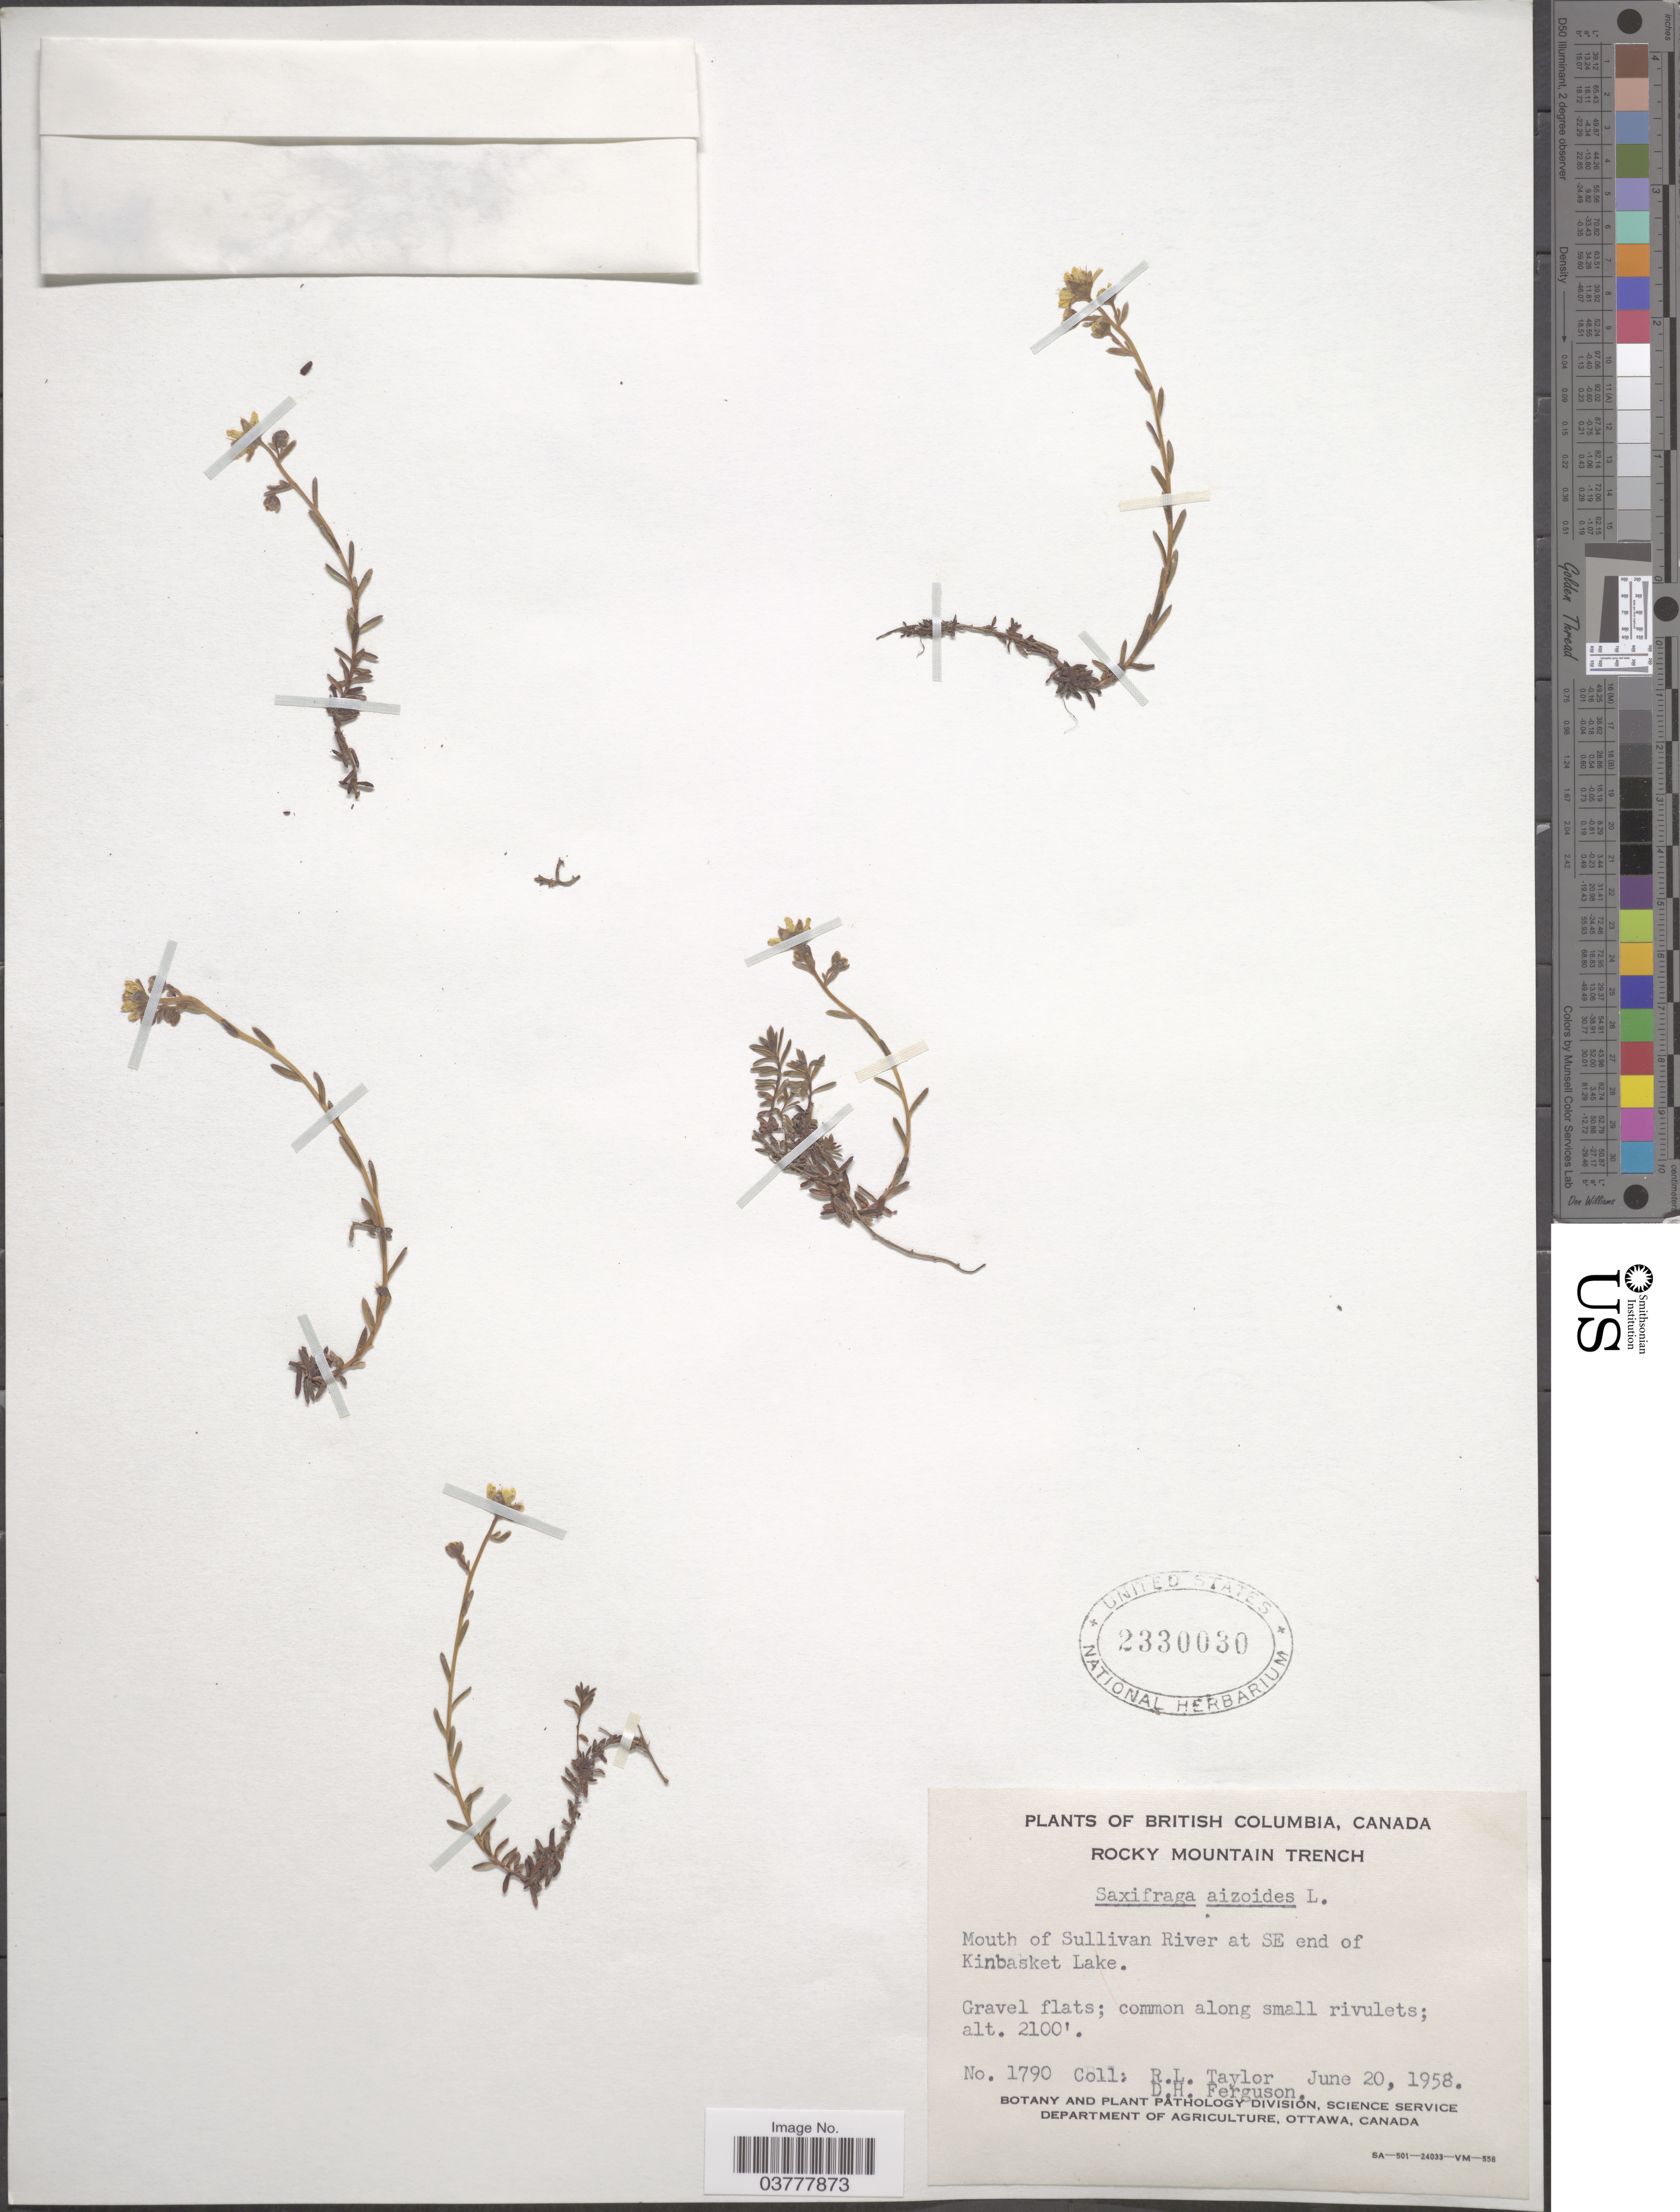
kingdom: Plantae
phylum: Tracheophyta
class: Magnoliopsida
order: Saxifragales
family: Saxifragaceae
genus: Saxifraga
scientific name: Saxifraga aizoides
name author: L.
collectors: R. Taylor & D. Ferguson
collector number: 1790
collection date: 1958-06-20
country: Canada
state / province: British Columbia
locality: Rocky Mountain Trench. Mouth of Sullivan River at SE end of Kinbasket Lake.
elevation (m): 640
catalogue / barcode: US 2330030